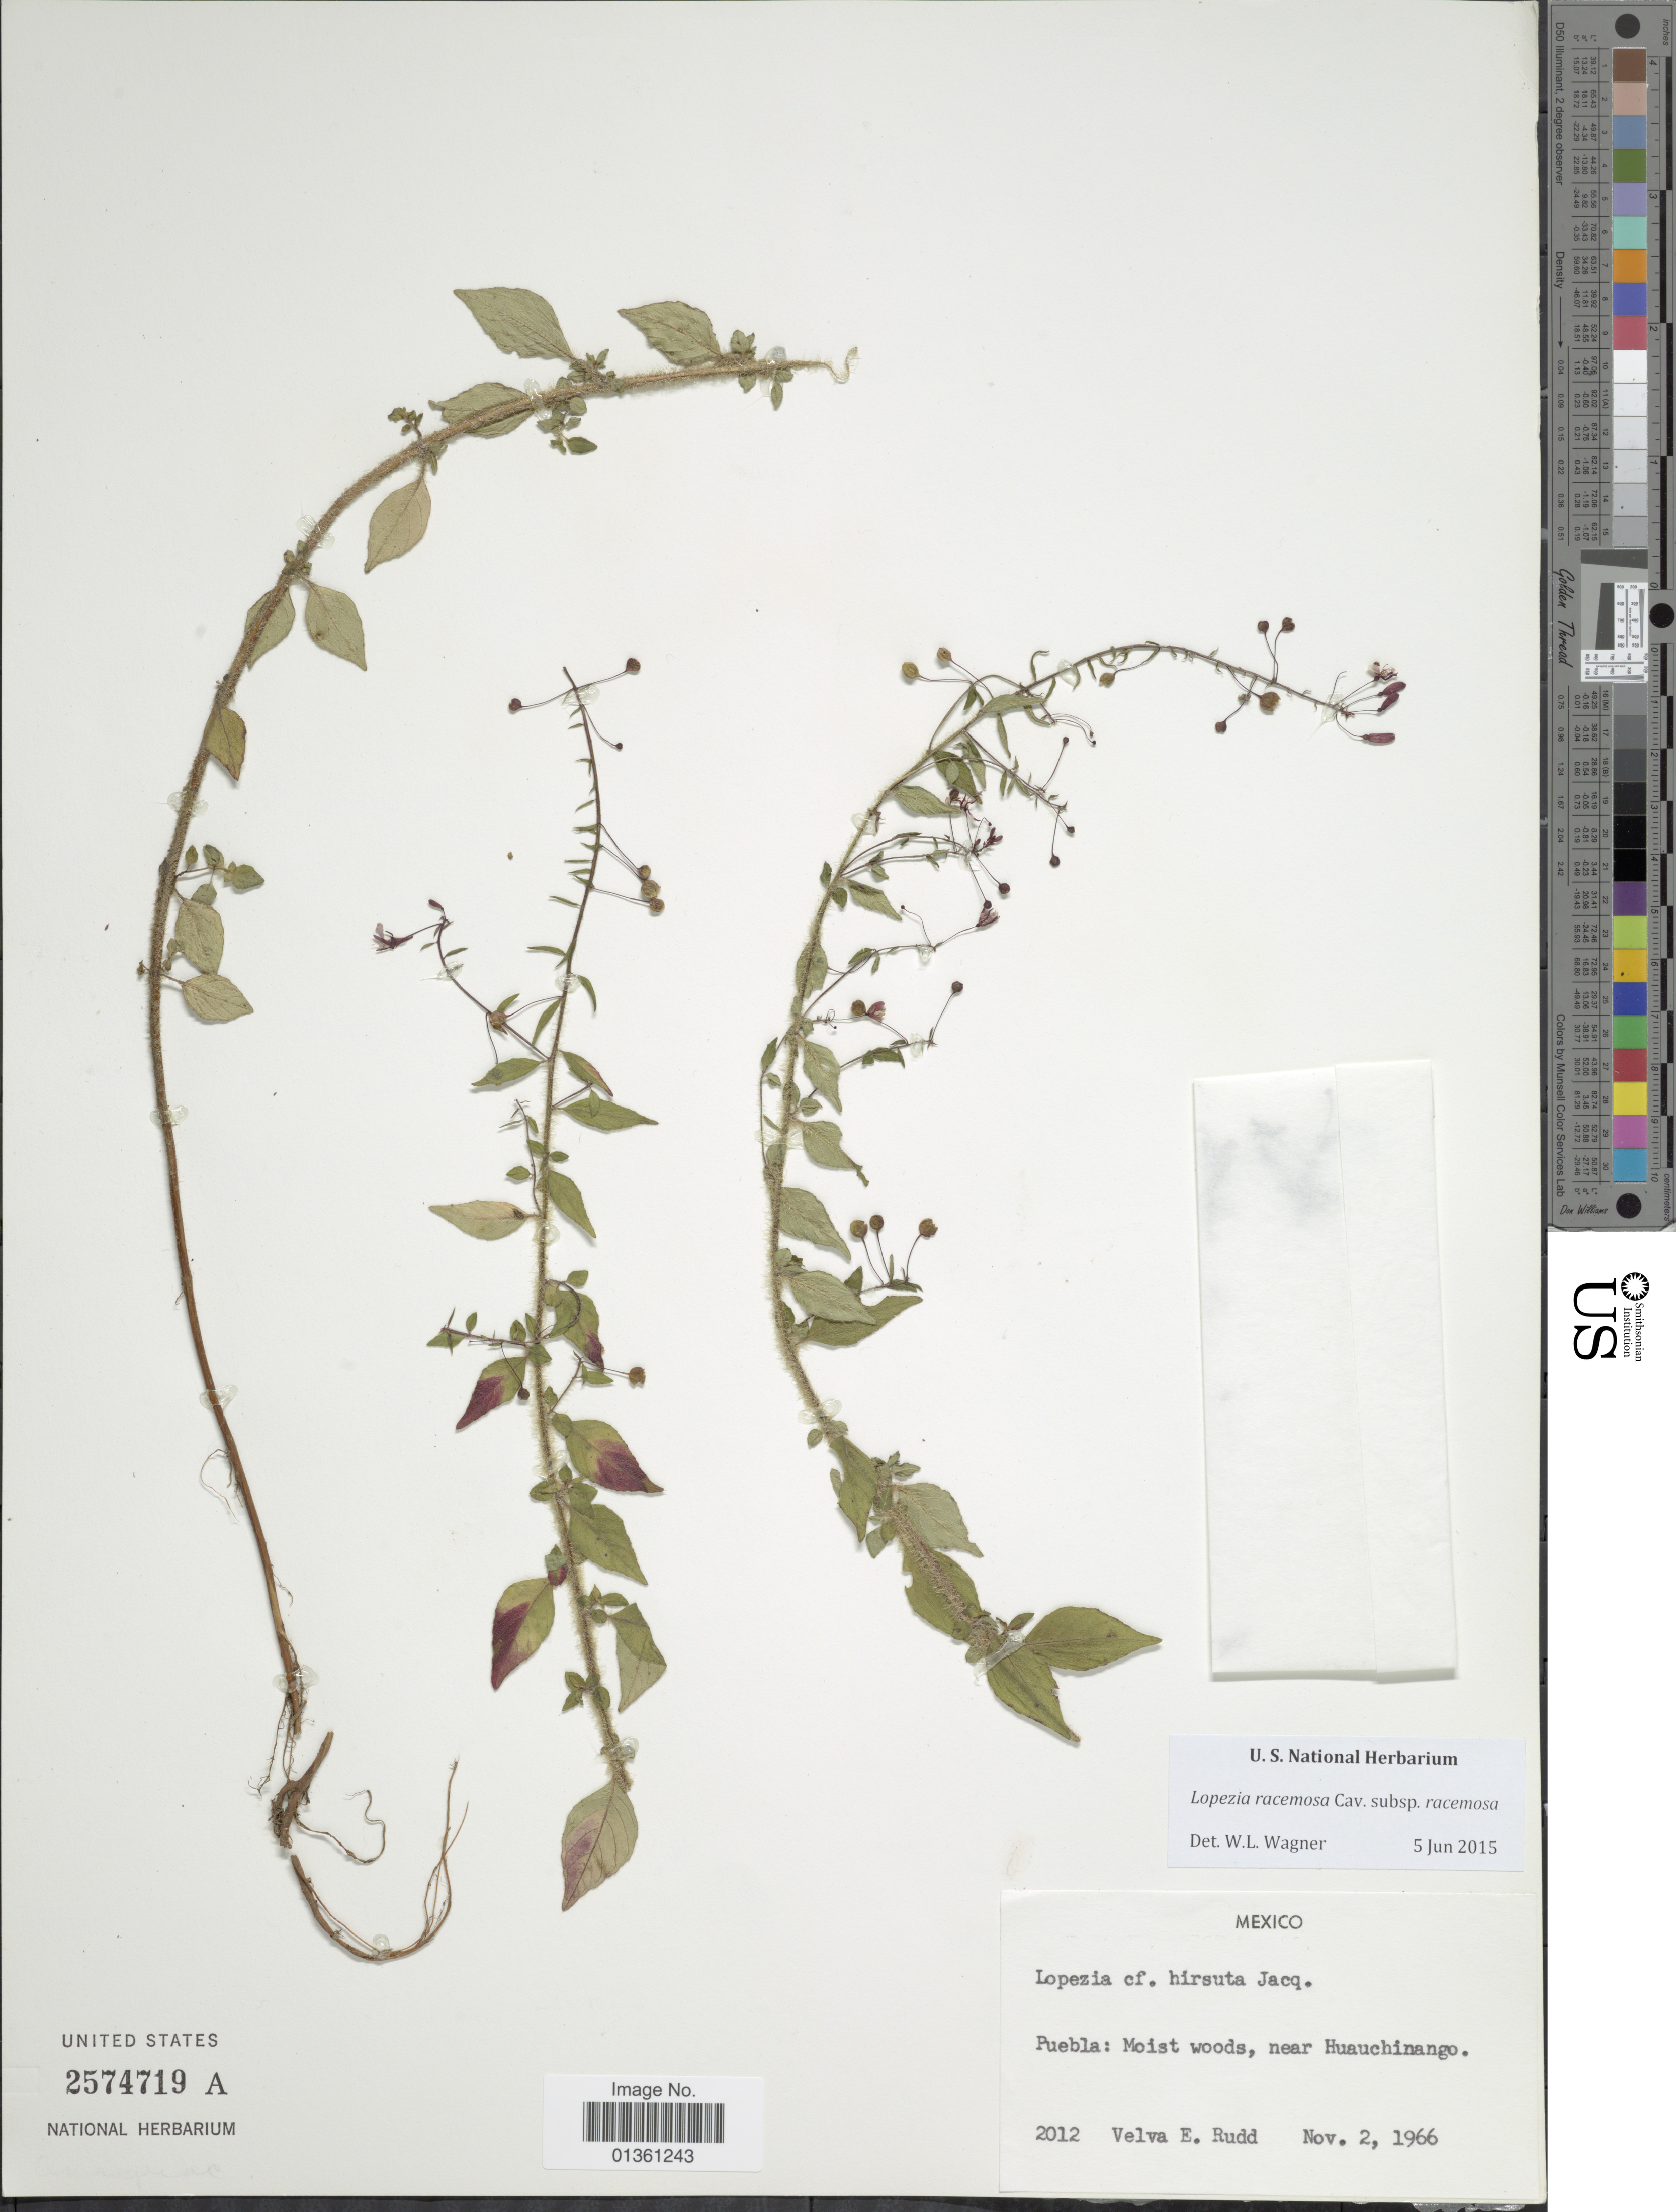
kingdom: Plantae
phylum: Tracheophyta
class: Magnoliopsida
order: Myrtales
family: Onagraceae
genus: Lopezia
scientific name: Lopezia racemosa subsp. racemosa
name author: Cav.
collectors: V. E. Rudd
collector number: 2012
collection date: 1966-11-02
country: Mexico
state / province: Puebla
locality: Near Huauchinango.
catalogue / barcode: US 2574719A